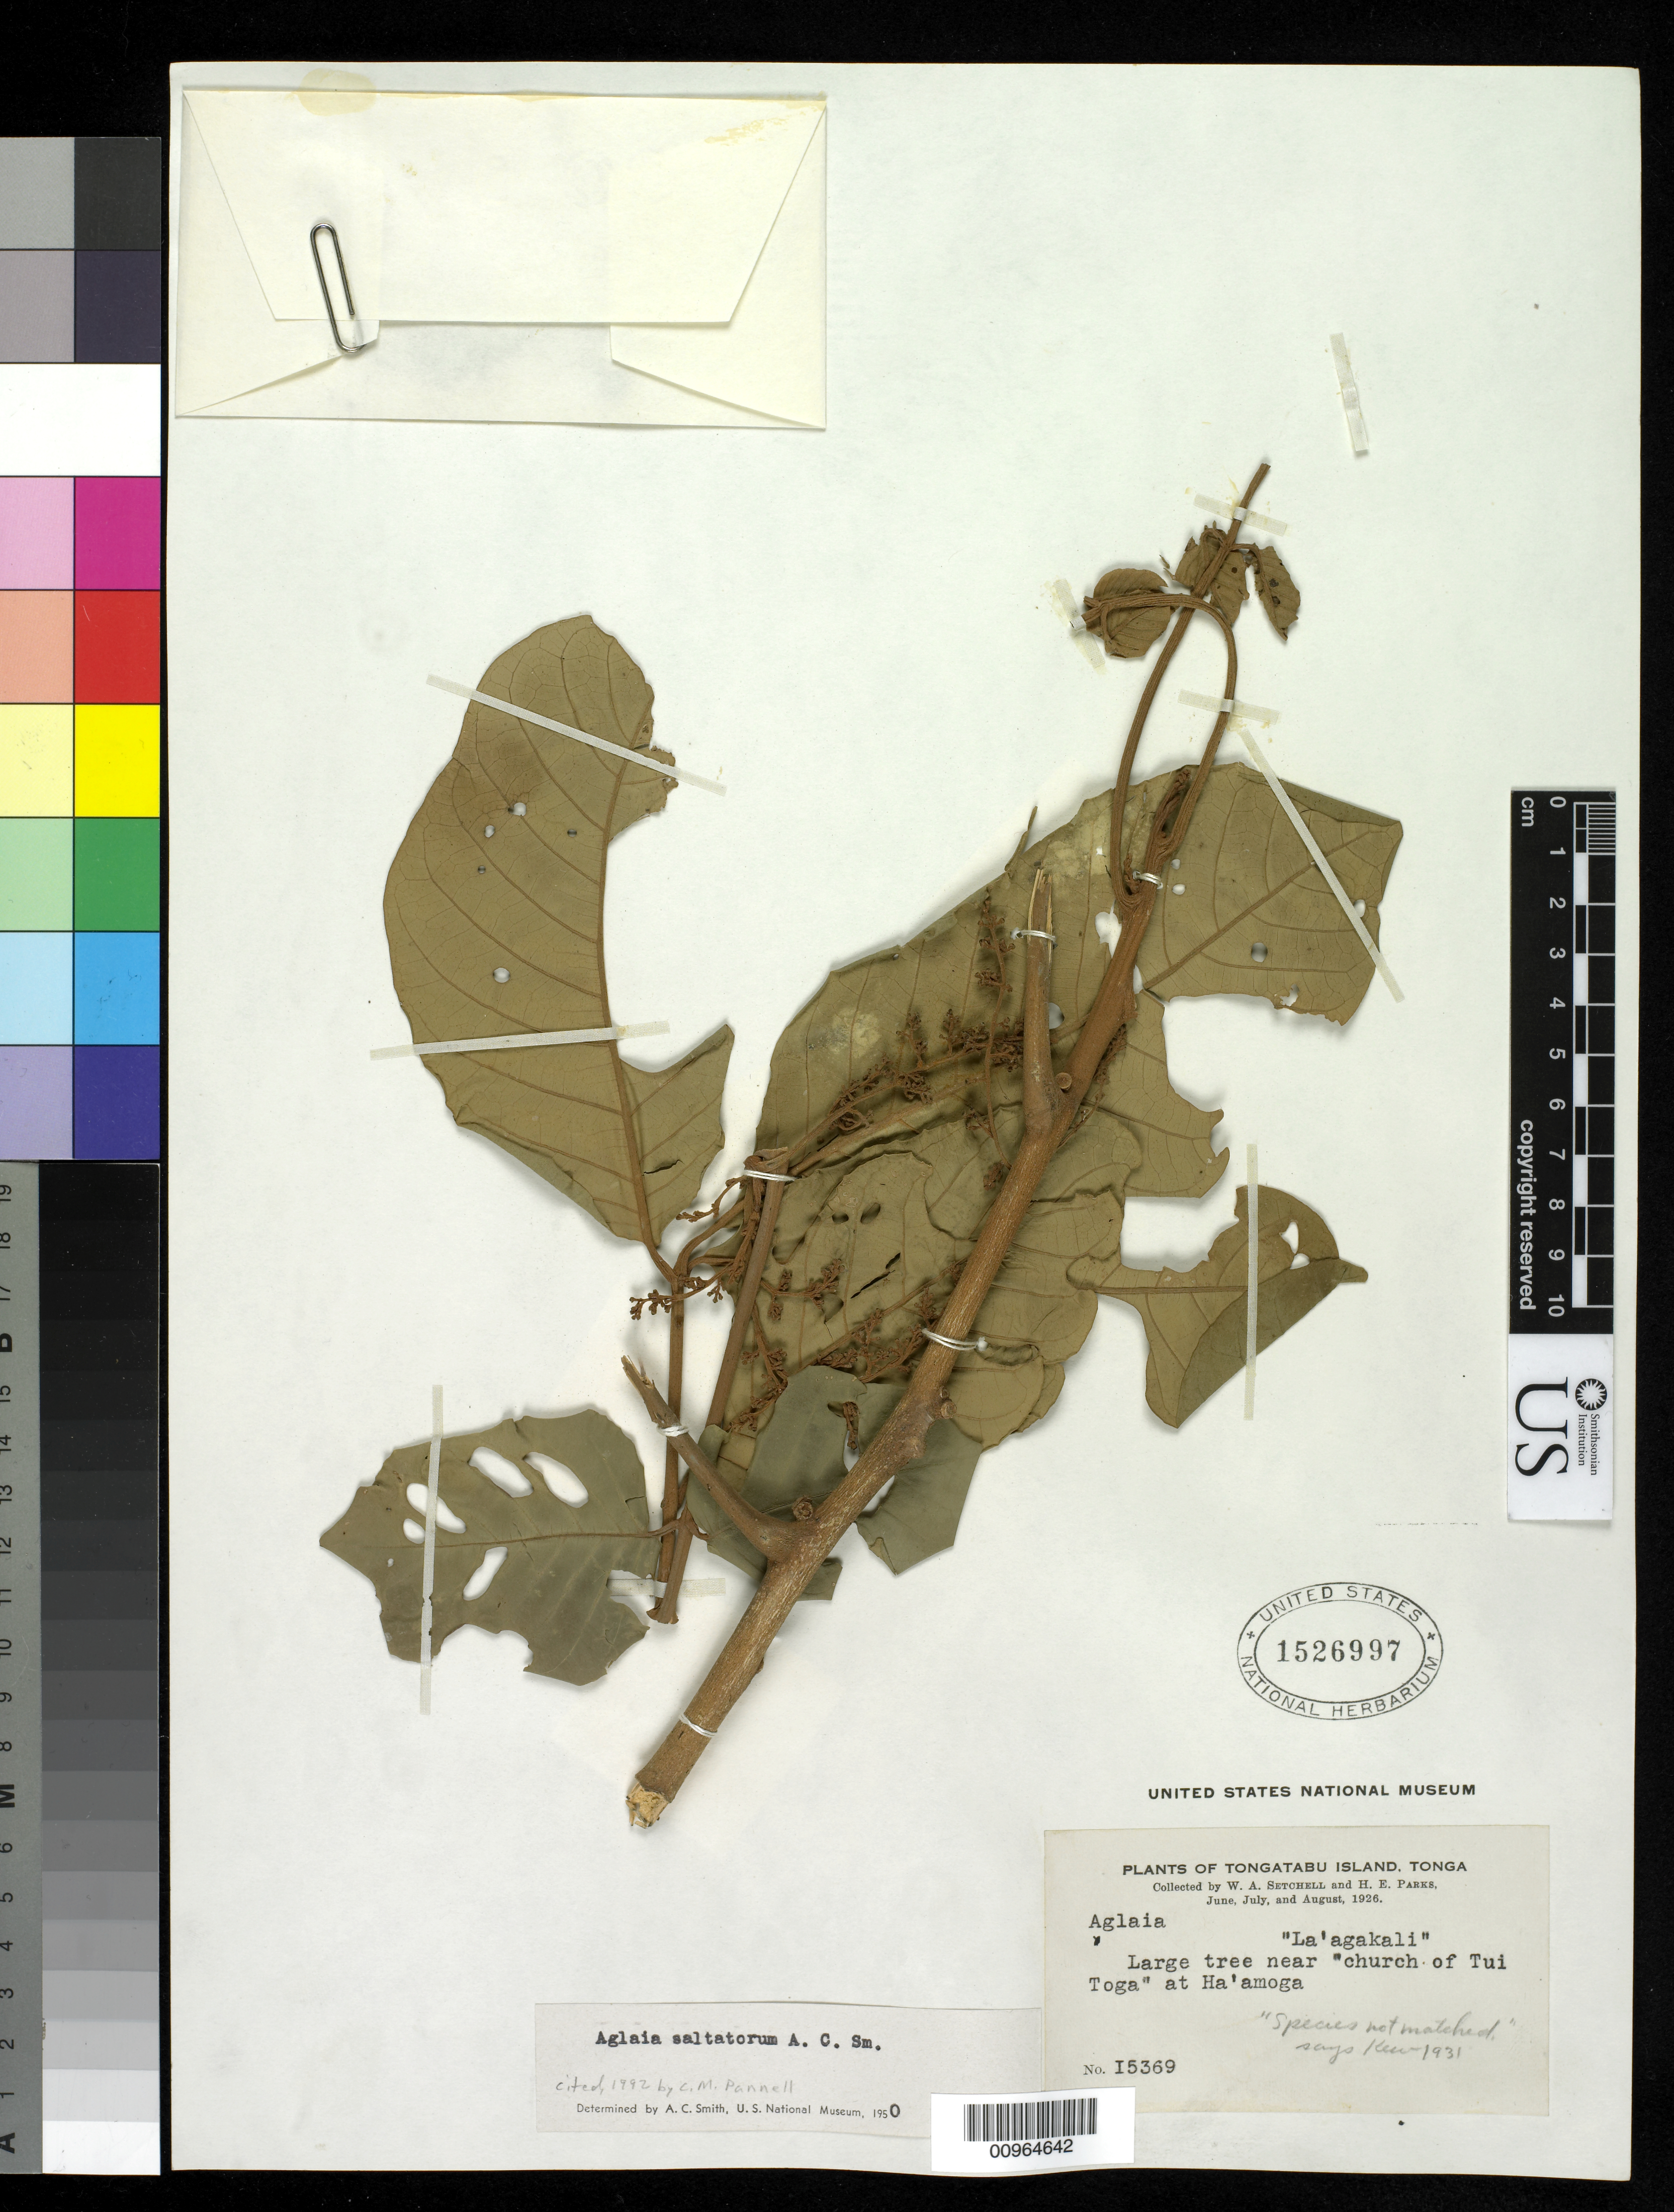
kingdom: Plantae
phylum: Tracheophyta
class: Magnoliopsida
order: Sapindales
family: Meliaceae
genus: Aglaia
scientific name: Aglaia saltatorum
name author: A.C. Sm.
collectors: W. Setchell & H. E. Parks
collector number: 15369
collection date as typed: Jun 1926 to Aug 1926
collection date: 1926-06/1926-08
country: Tonga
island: Tongatapu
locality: Tongatabu Island near church of Tui Toga at Ha'amoga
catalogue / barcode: US 1526997